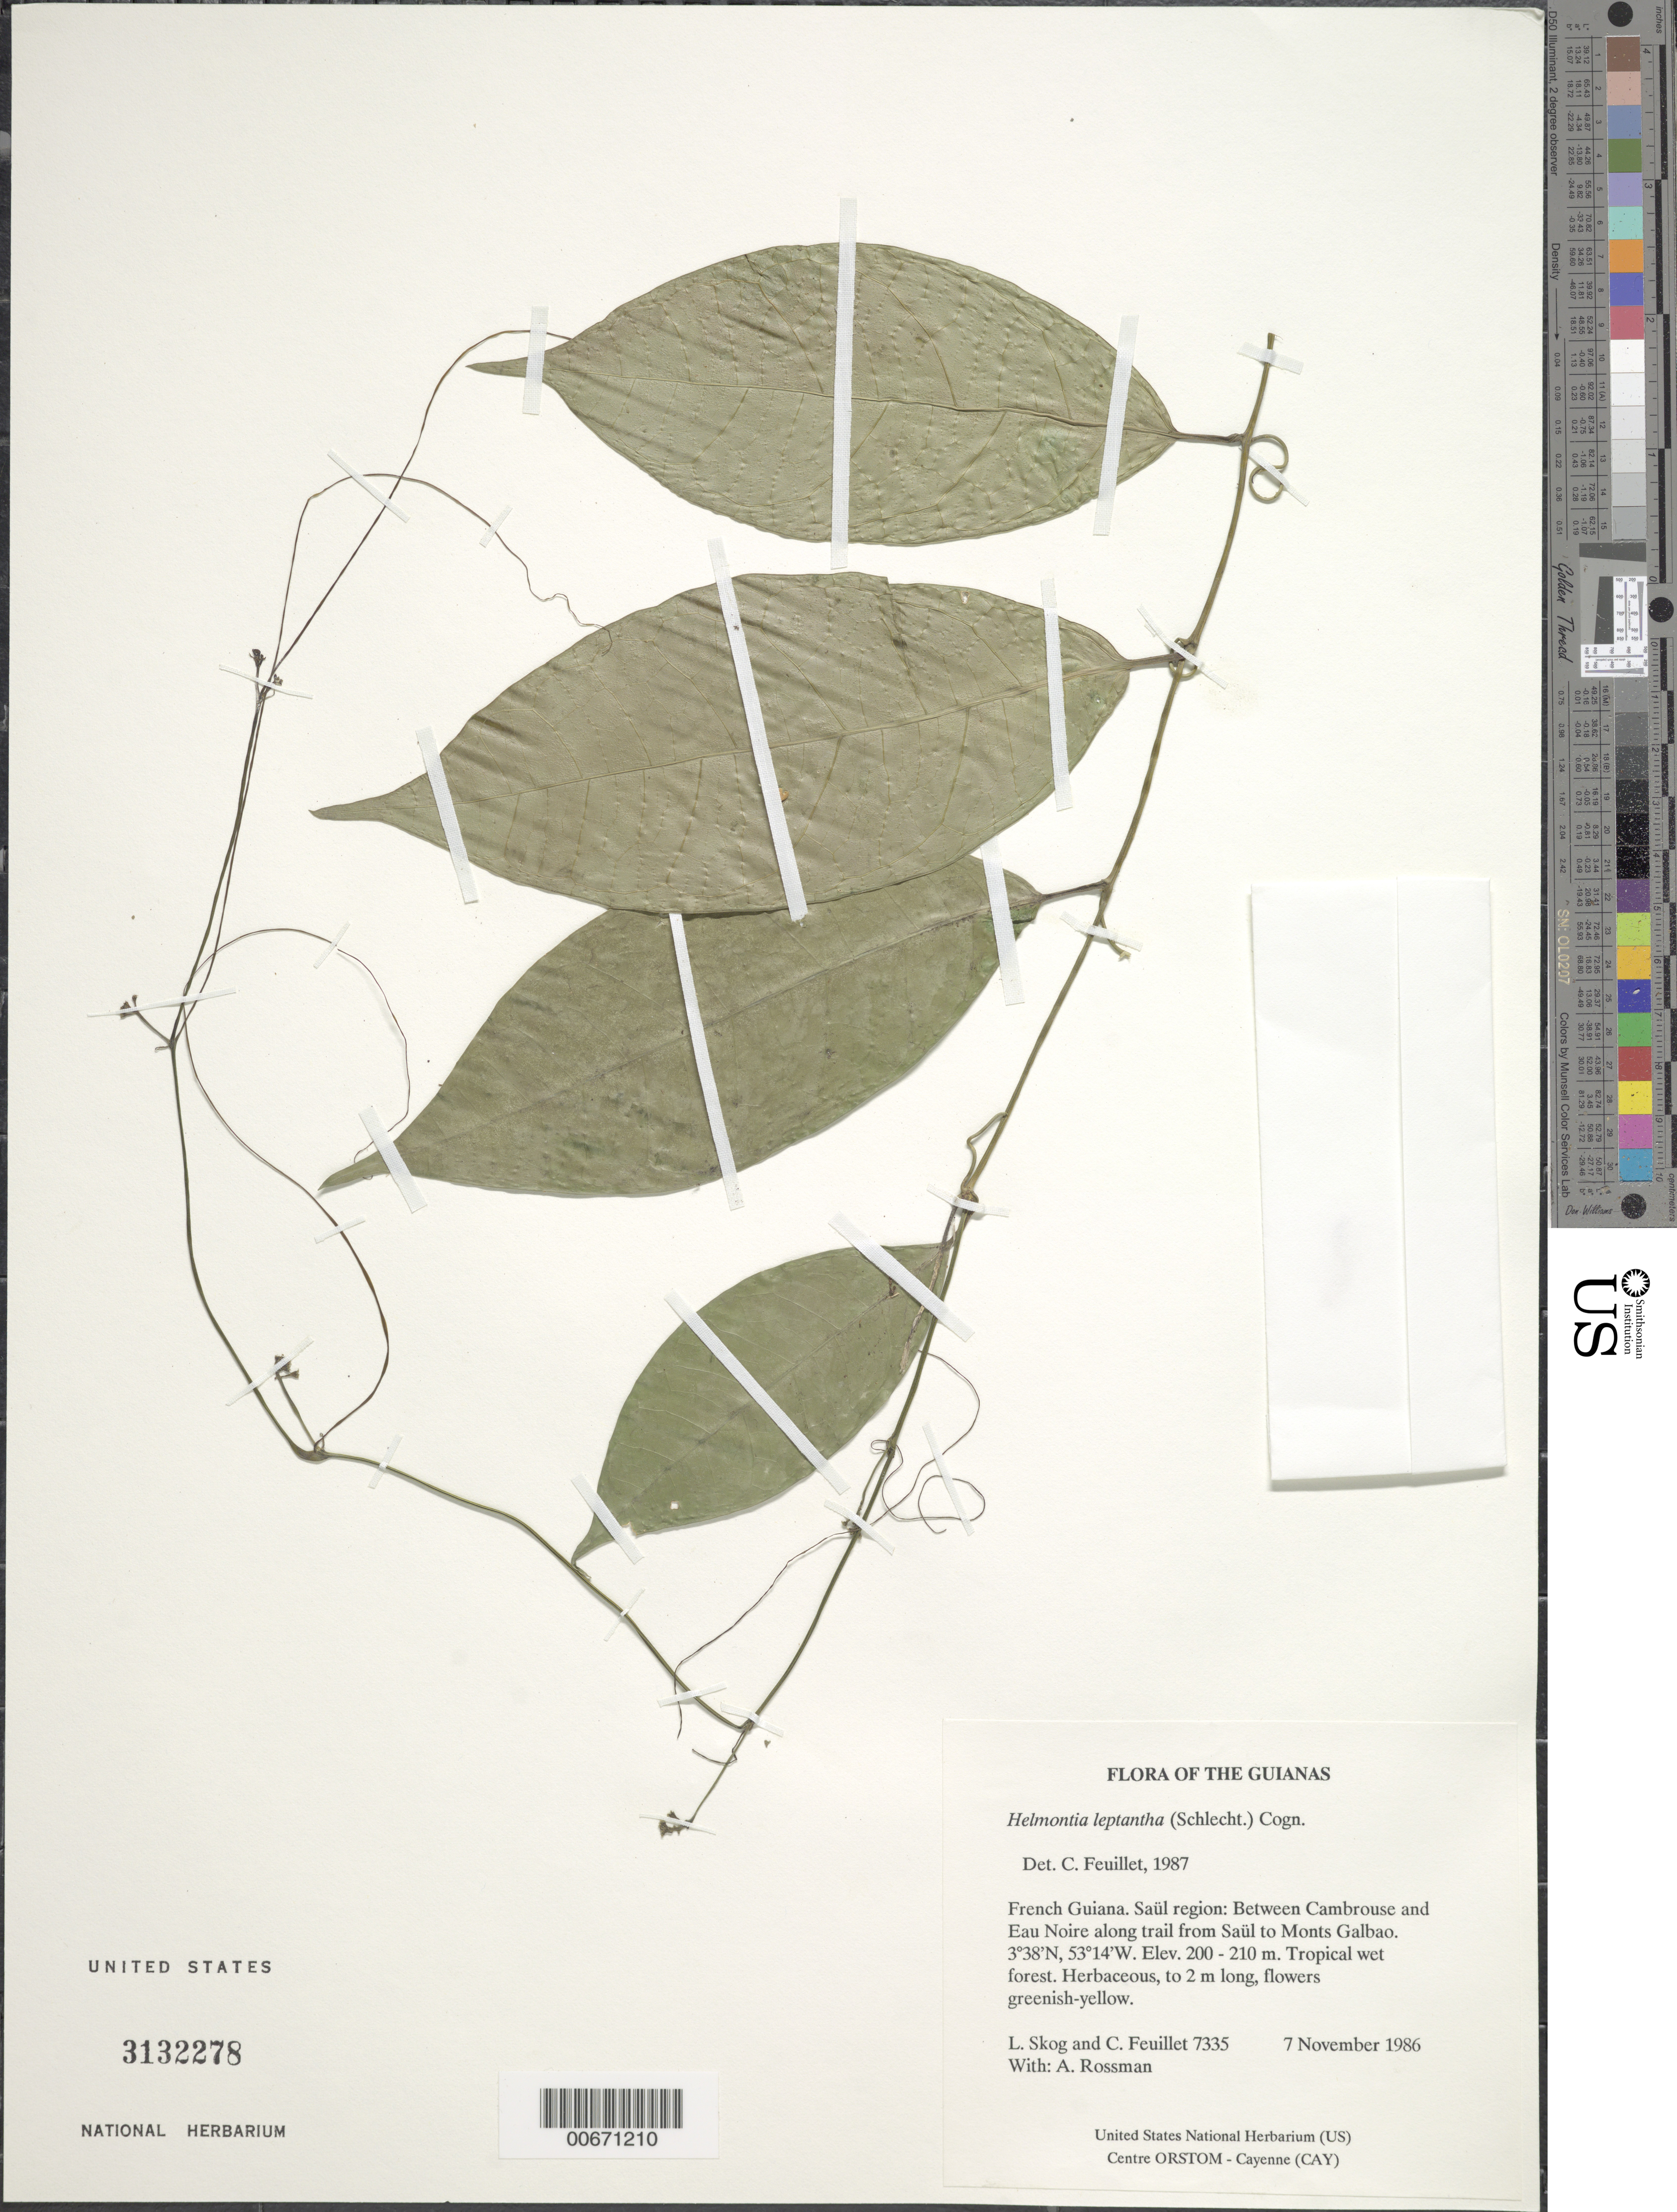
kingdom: Plantae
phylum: Tracheophyta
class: Magnoliopsida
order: Cucurbitales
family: Cucurbitaceae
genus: Helmontia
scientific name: Helmontia leptantha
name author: (Schltdl.) Cogn.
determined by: Feuillet, C.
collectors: L. E. Skog, C. Feuillet & A. Rossman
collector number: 7335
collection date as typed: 7 November 1986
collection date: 1986-11-07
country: French Guiana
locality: Between Cambrouse and Eau Noire along trail from Saül to Monts Galbao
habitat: Tropical wet forest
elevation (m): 200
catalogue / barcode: US 3132278